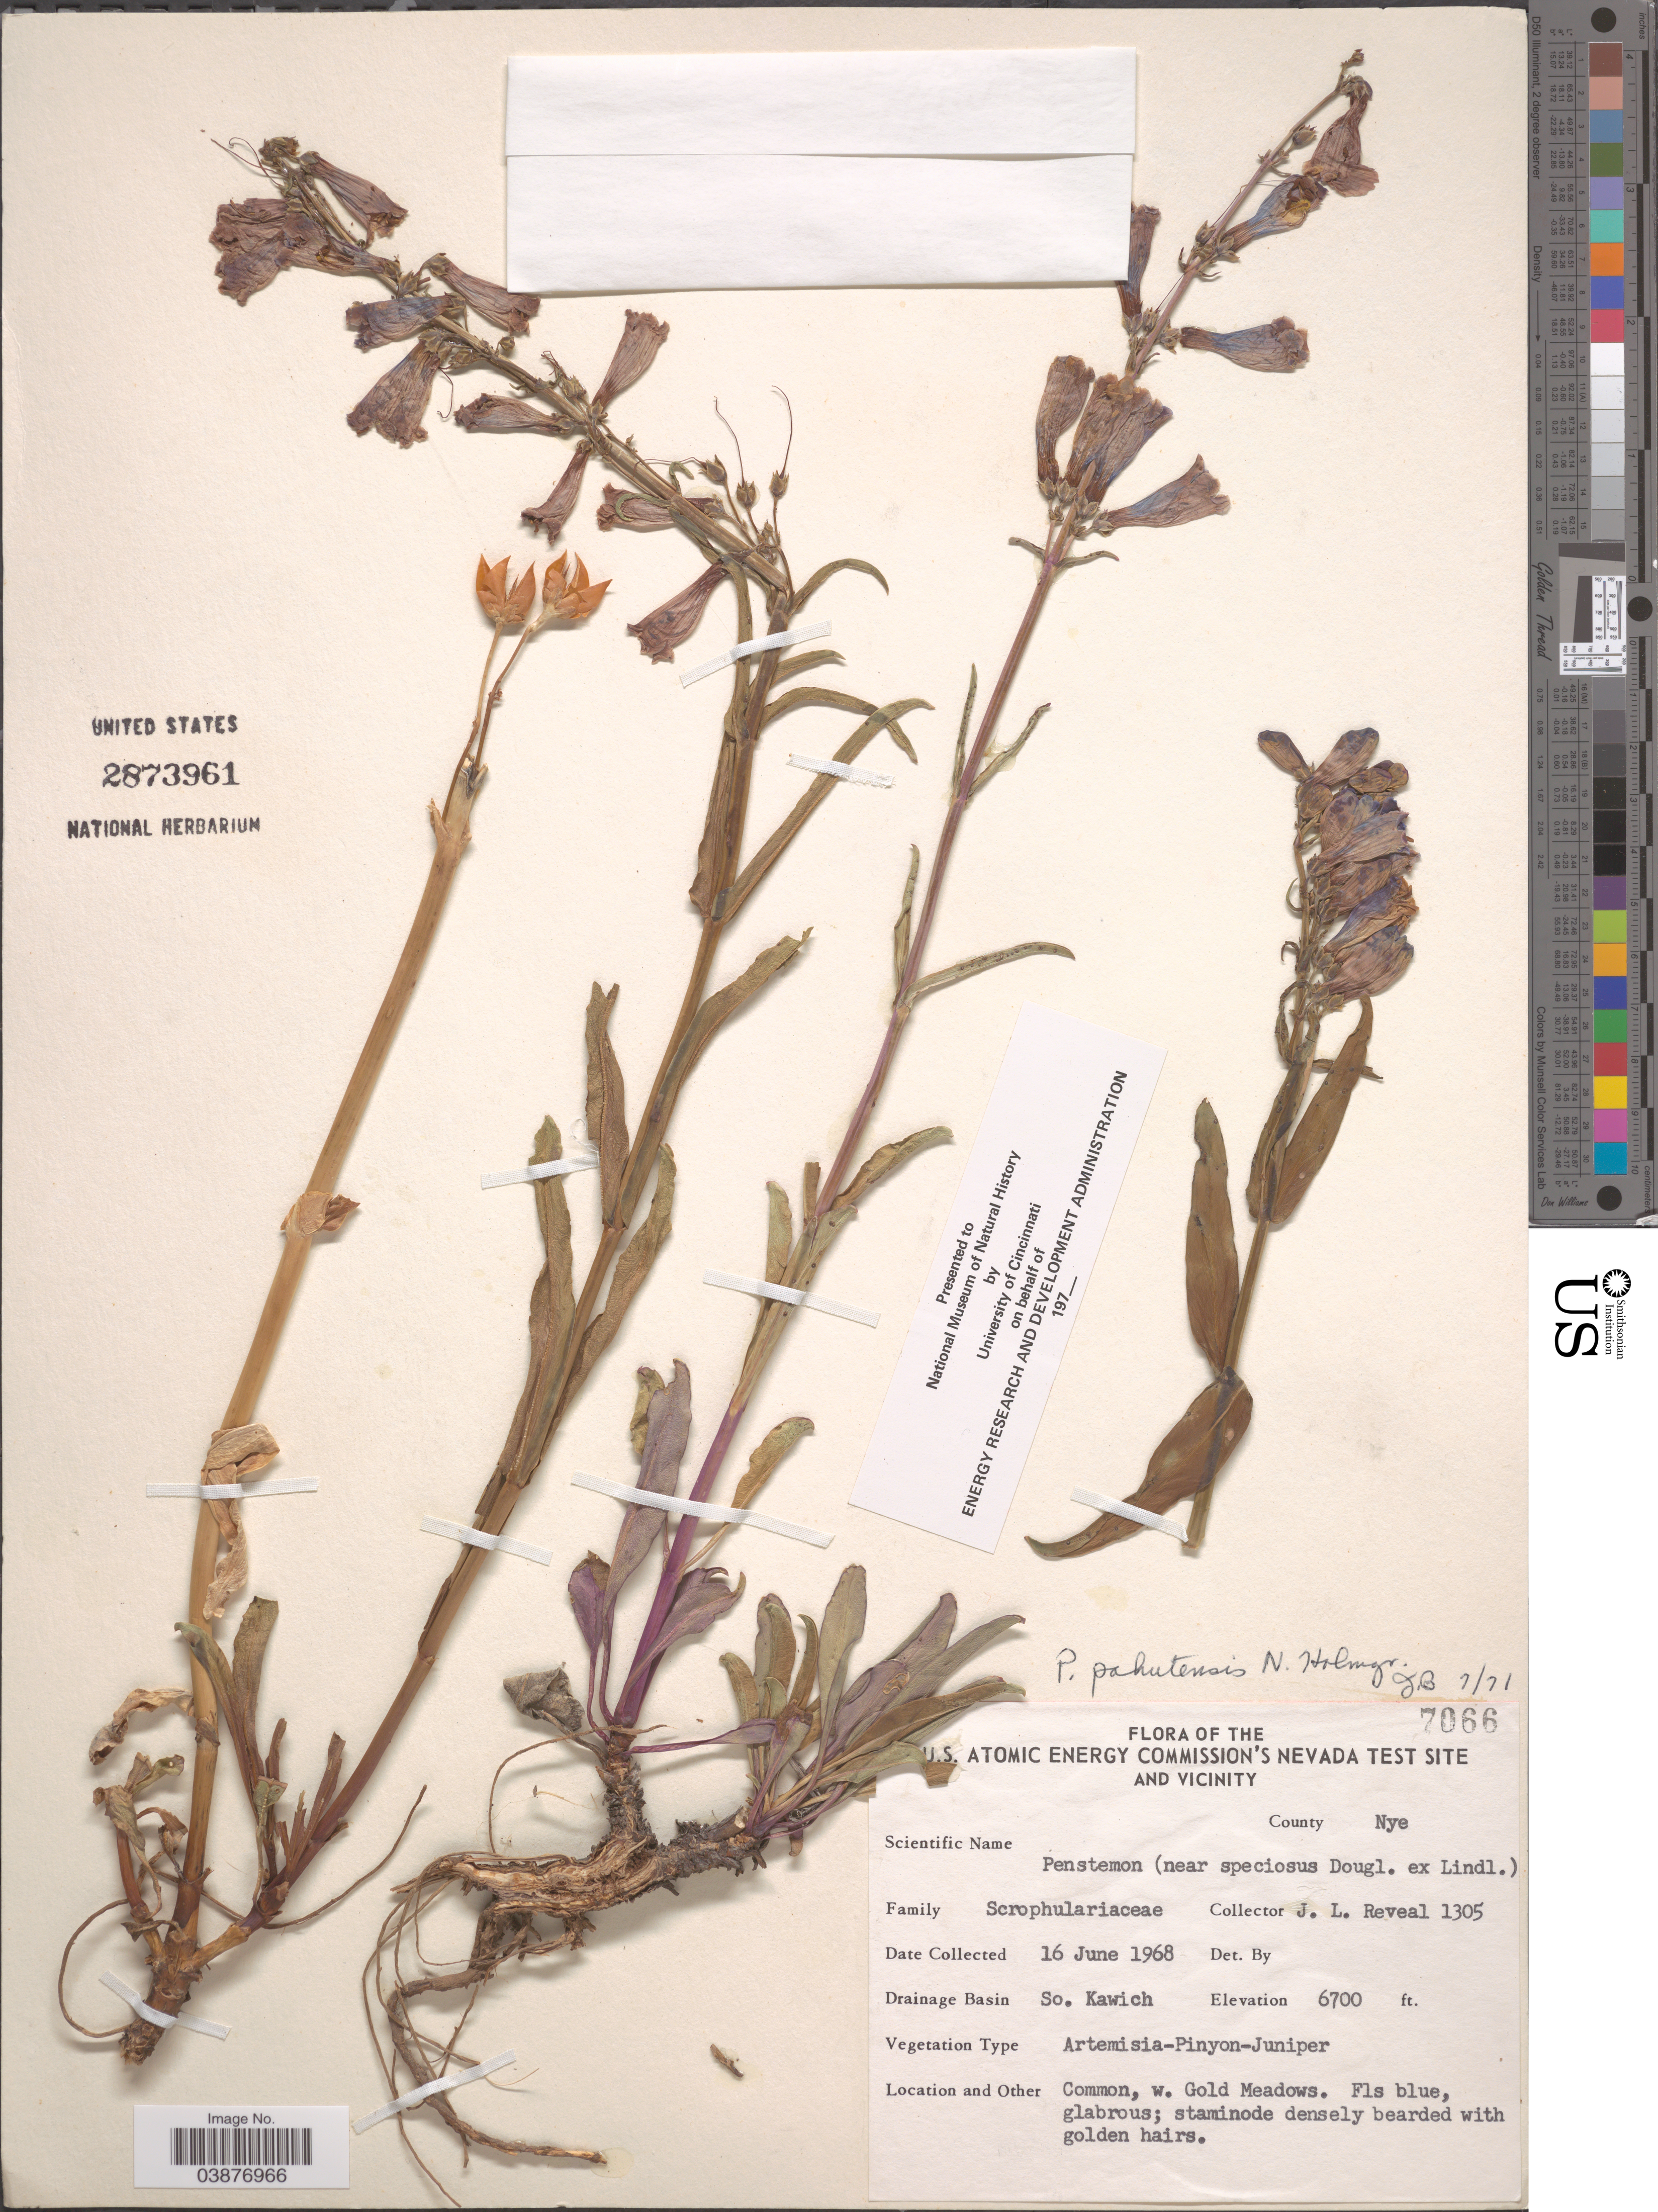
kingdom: Plantae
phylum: Tracheophyta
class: Magnoliopsida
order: Lamiales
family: Plantaginaceae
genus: Penstemon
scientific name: Penstemon pahutensis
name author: N.H. Holmgren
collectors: J. L. Reveal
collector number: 1305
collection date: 1968-06-16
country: United States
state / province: Nevada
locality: U.S. Atomic Energy Commission's Nevada Test Site and Vicinity. County Nye. Drainage Basin So. Kawich. W. Gold Meadow.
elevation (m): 2042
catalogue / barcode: US 2873961